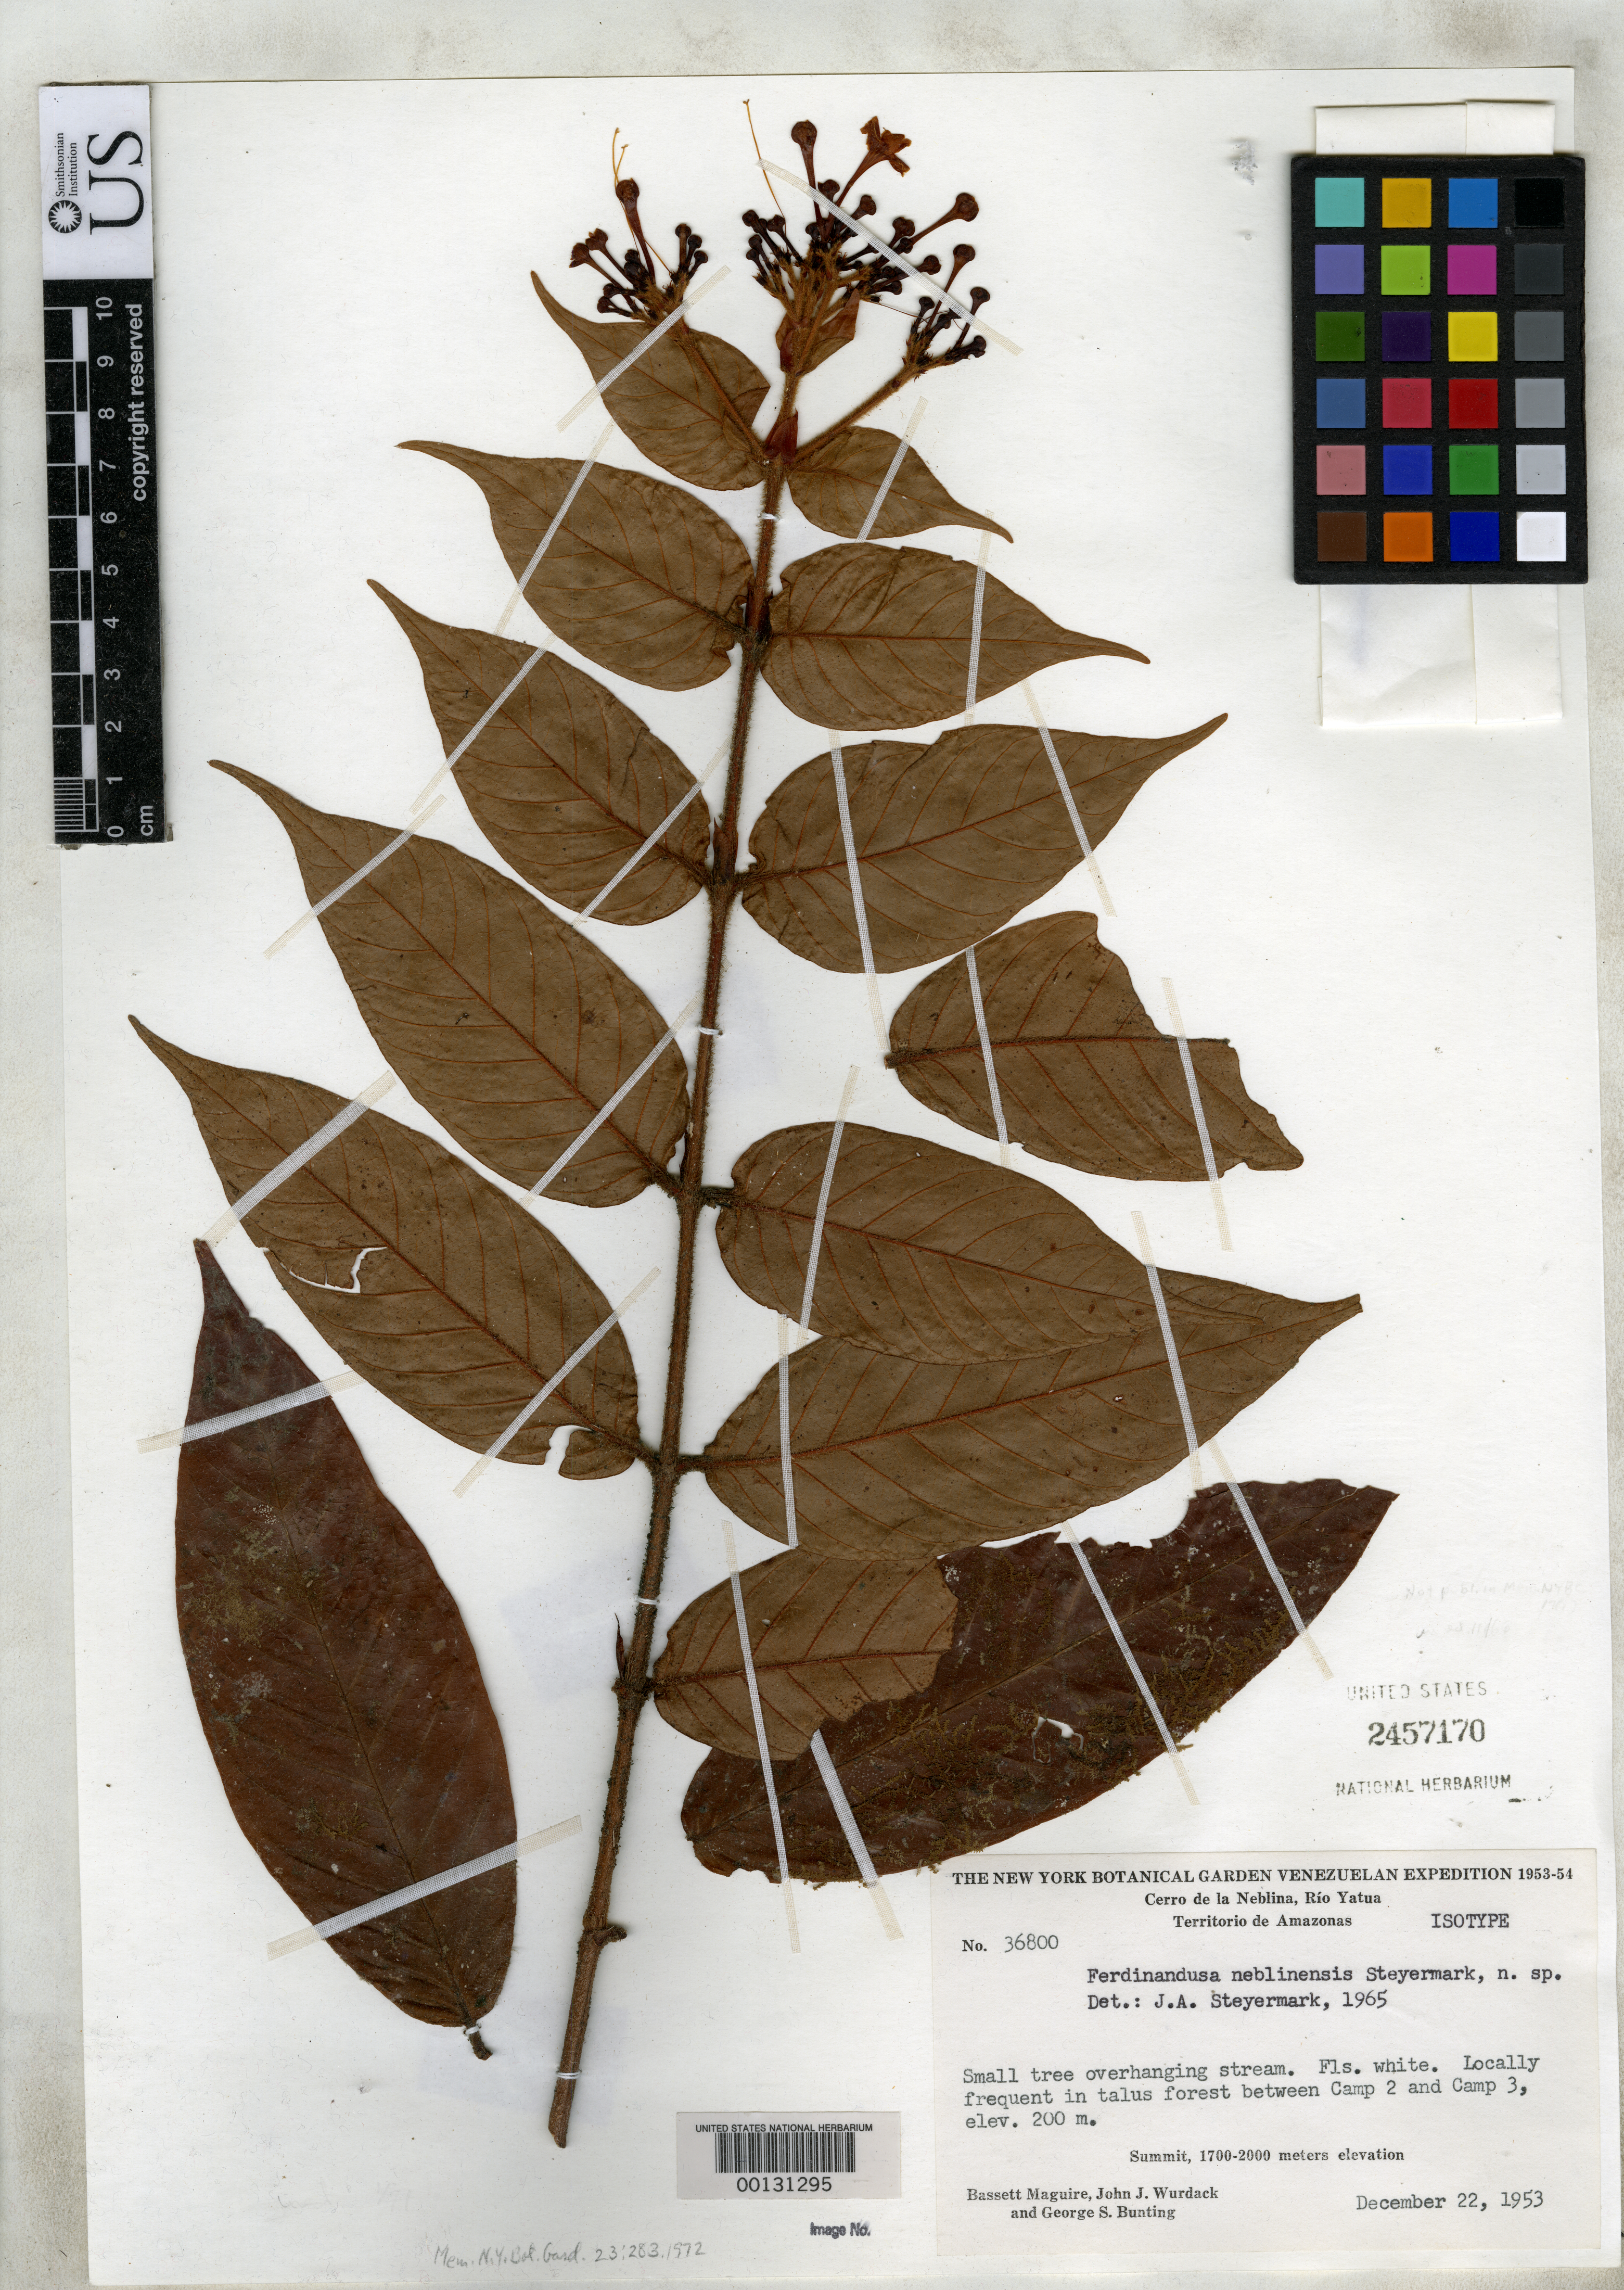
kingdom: Plantae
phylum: Tracheophyta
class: Magnoliopsida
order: Gentianales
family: Rubiaceae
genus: Ferdinandusa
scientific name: Ferdinandusa neblinensis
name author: Steyerm.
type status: Isotype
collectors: B. Maguire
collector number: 36800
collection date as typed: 22 Dec 1953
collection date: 1953-12-22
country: Venezuela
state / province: Amazonas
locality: Cerro de La Neblina, Rio Yatua, between camp 2 and 3.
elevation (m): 200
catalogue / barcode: US 2457170